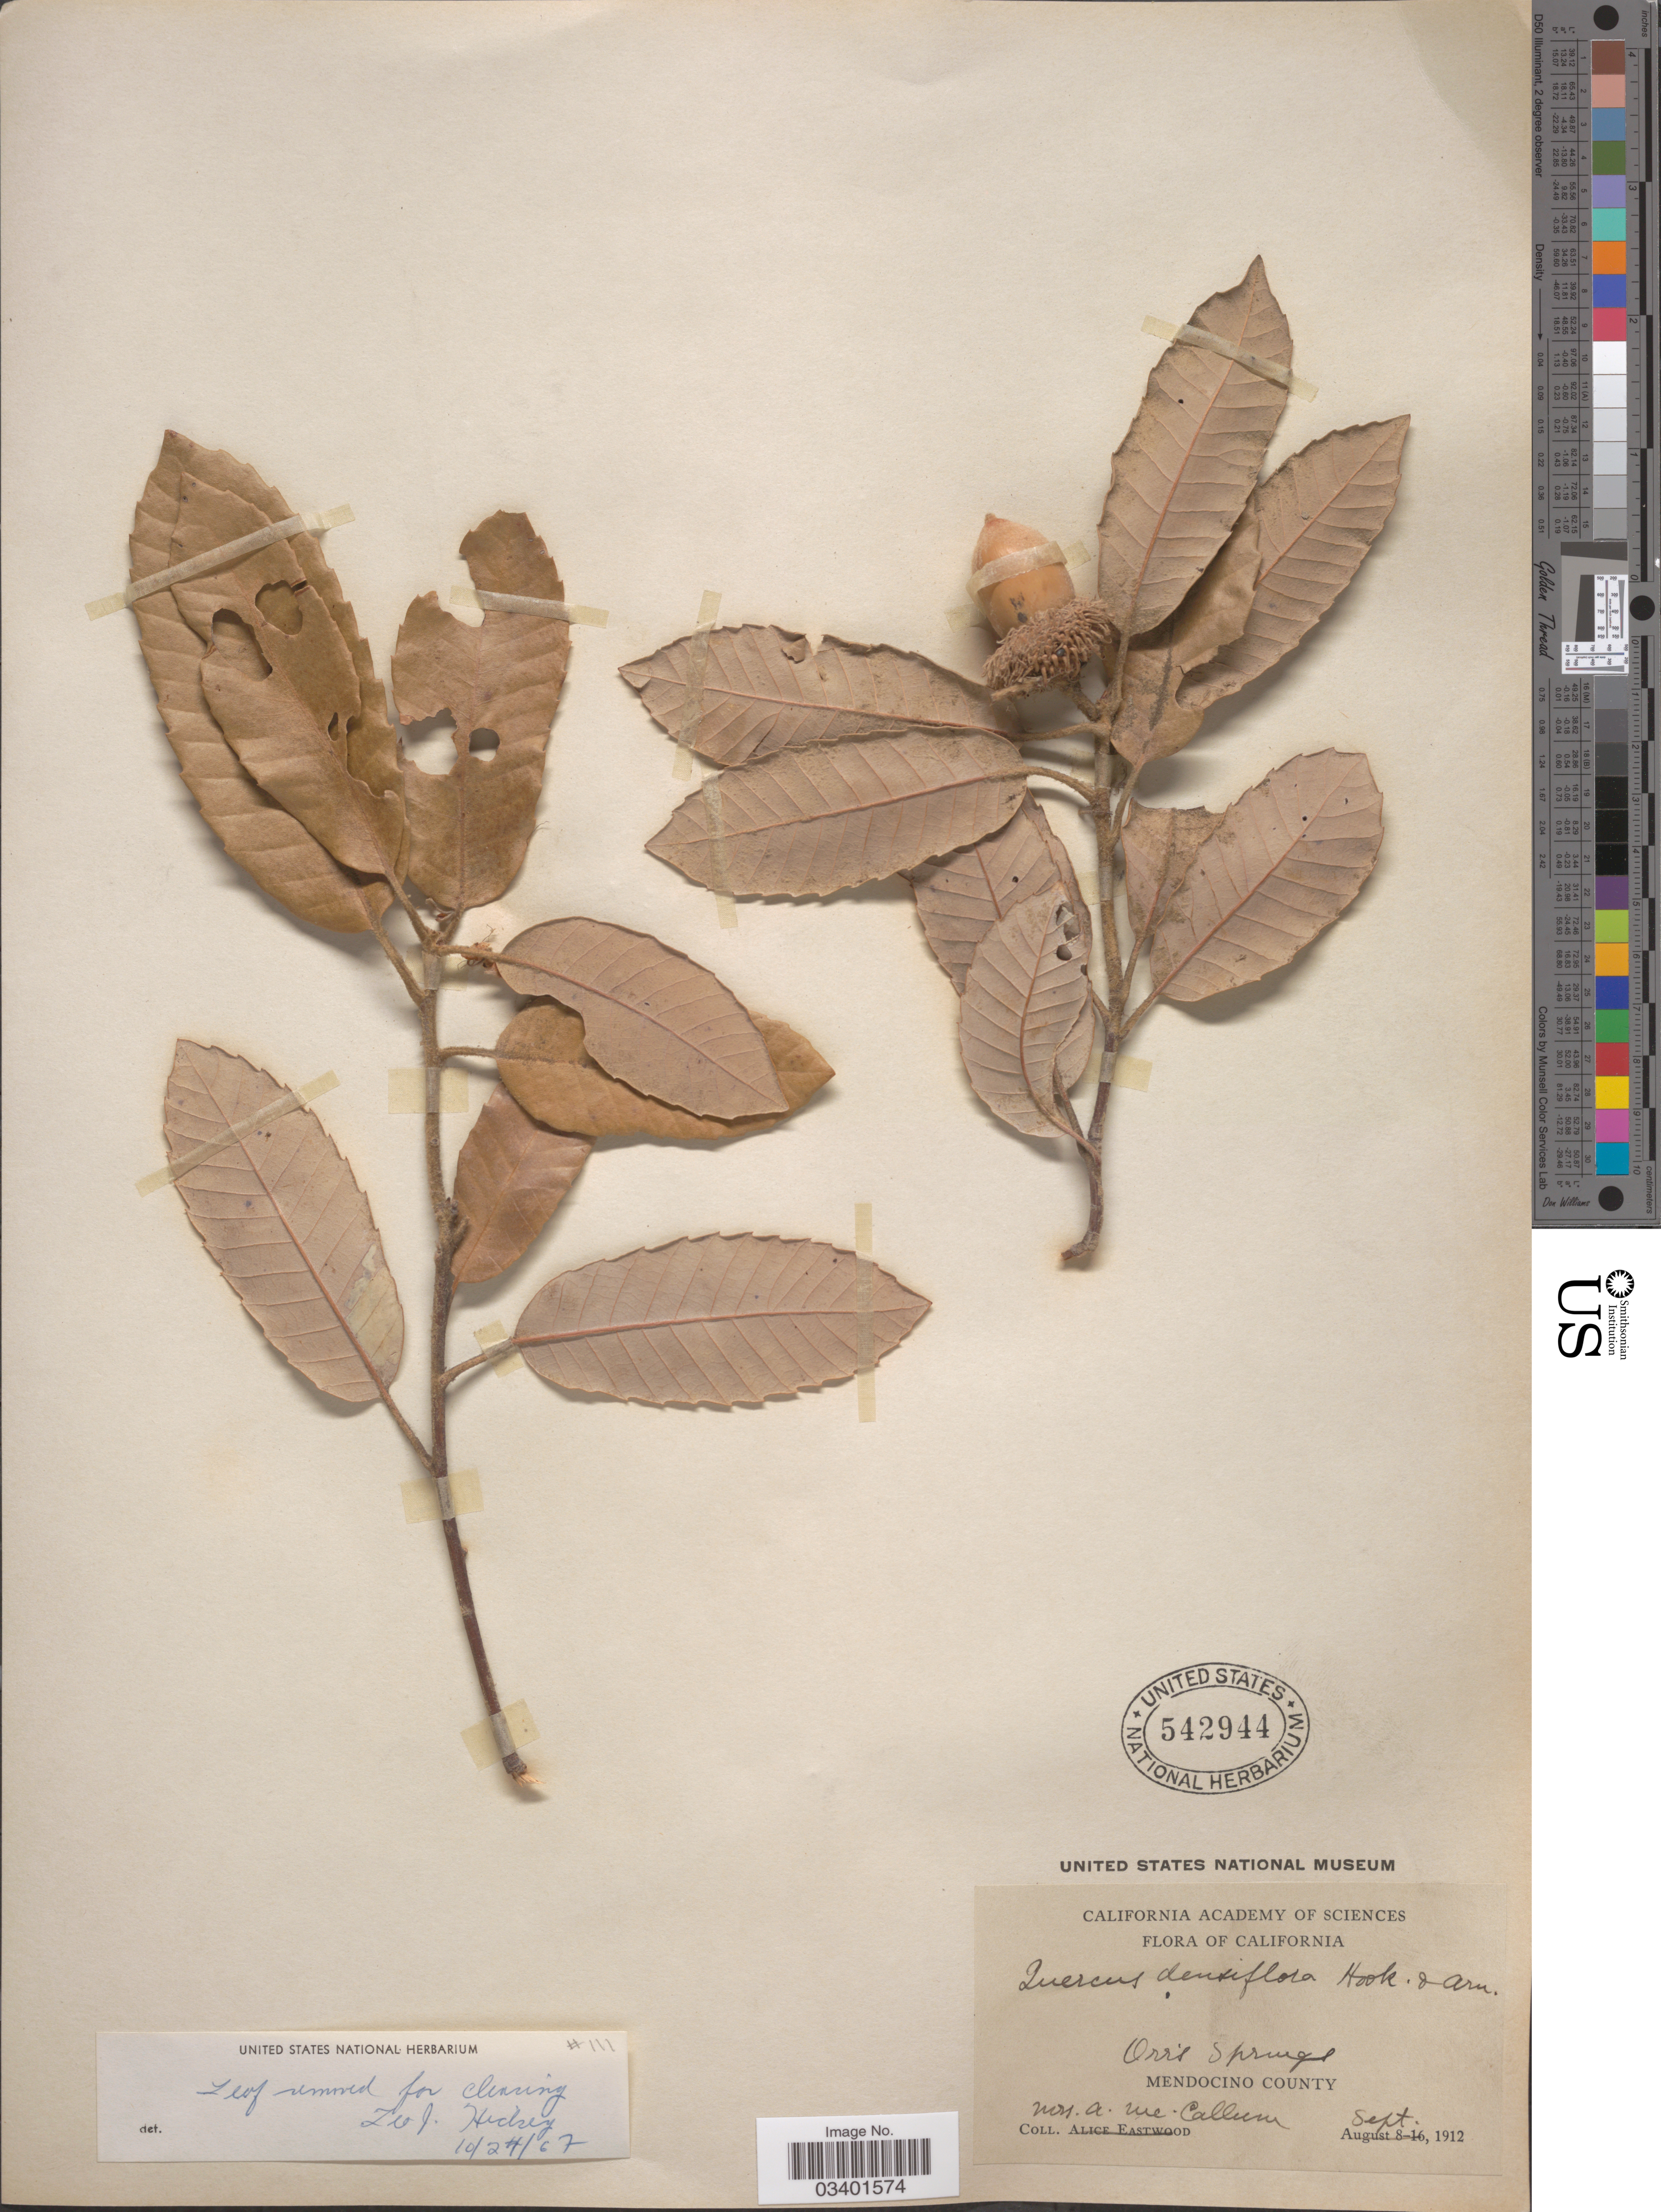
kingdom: Plantae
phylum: Tracheophyta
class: Magnoliopsida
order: Fagales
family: Fagaceae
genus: Notholithocarpus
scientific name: Notholithocarpus densiflorus var. densiflorus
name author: (Hook. & Arn.) P. S. Manos et al.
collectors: A. McCallum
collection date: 1912-09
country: United States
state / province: California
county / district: Mendocino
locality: Orr's Springs. Mendocino County.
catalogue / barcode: US 542944